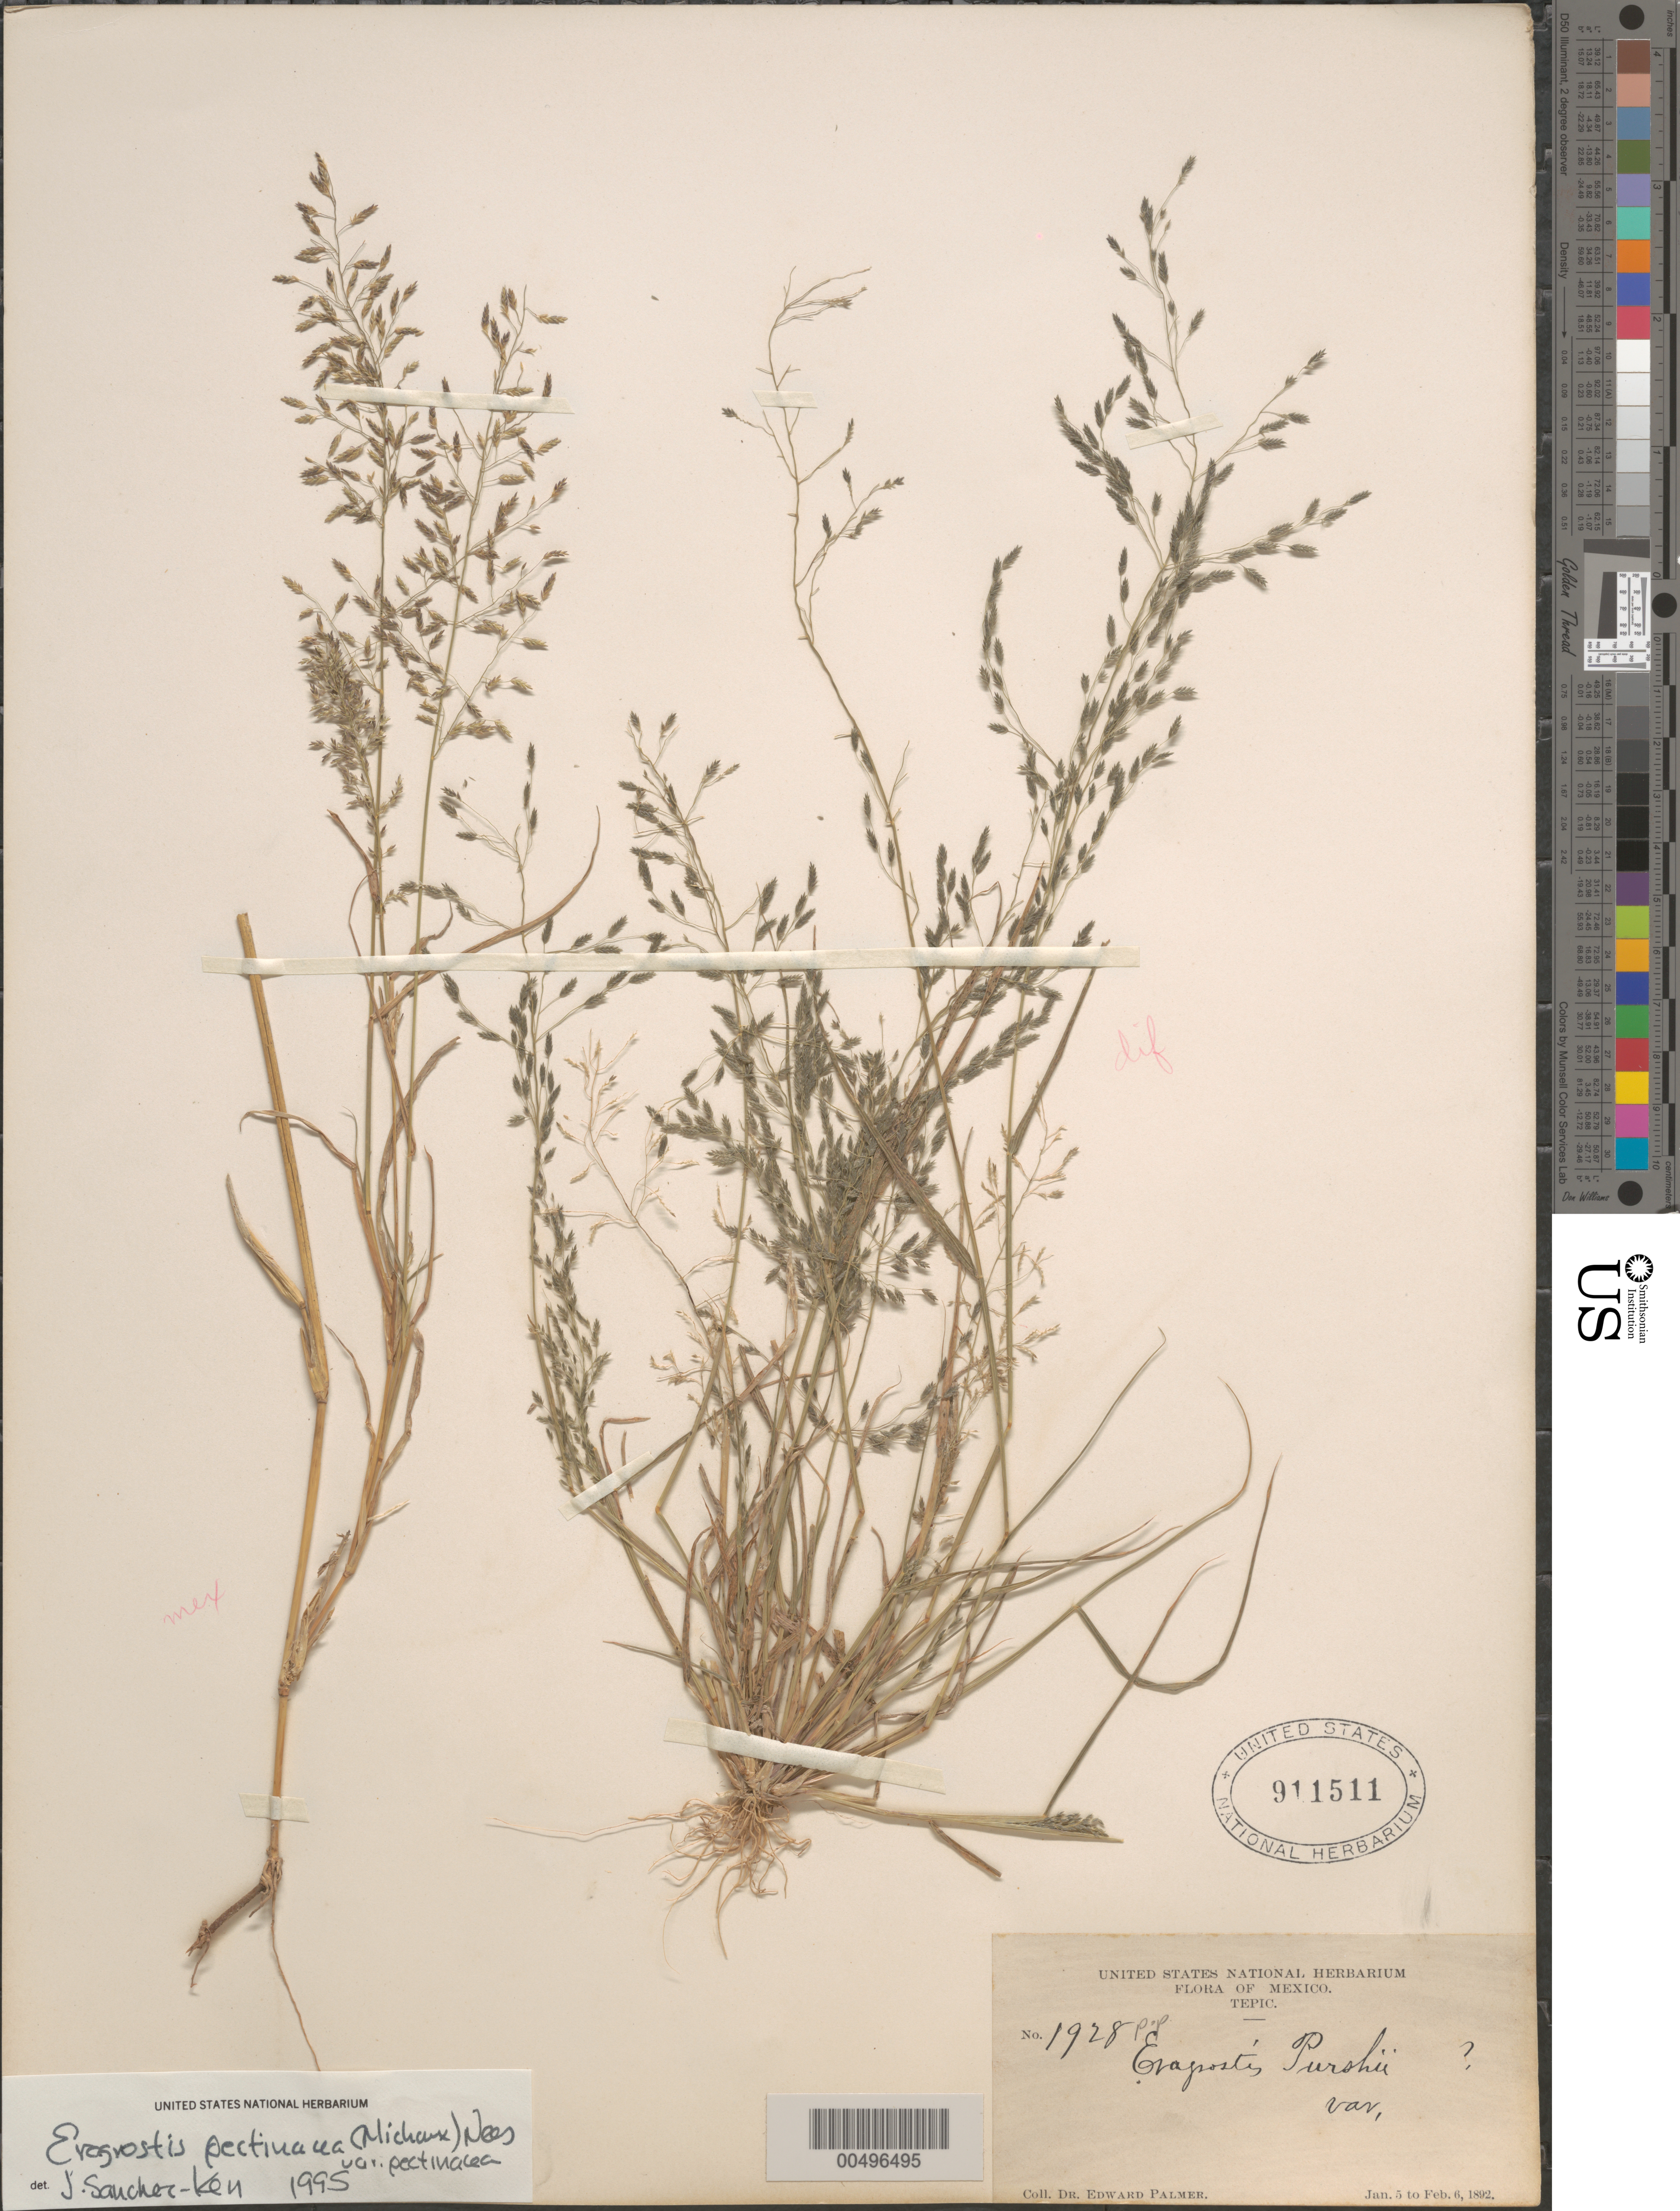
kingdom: Plantae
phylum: Tracheophyta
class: Liliopsida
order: Poales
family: Poaceae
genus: Eragrostis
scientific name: Eragrostis pectinacea var. pectinacea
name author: (Michx.) Nees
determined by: Sánchez-Ken, J. G.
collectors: E. Palmer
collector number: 1928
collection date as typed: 5 Jan 1892 to 6 Feb 1892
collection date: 1892-01-05/1892-02-06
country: Mexico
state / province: Nayarit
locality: Tepic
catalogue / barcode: US 911511